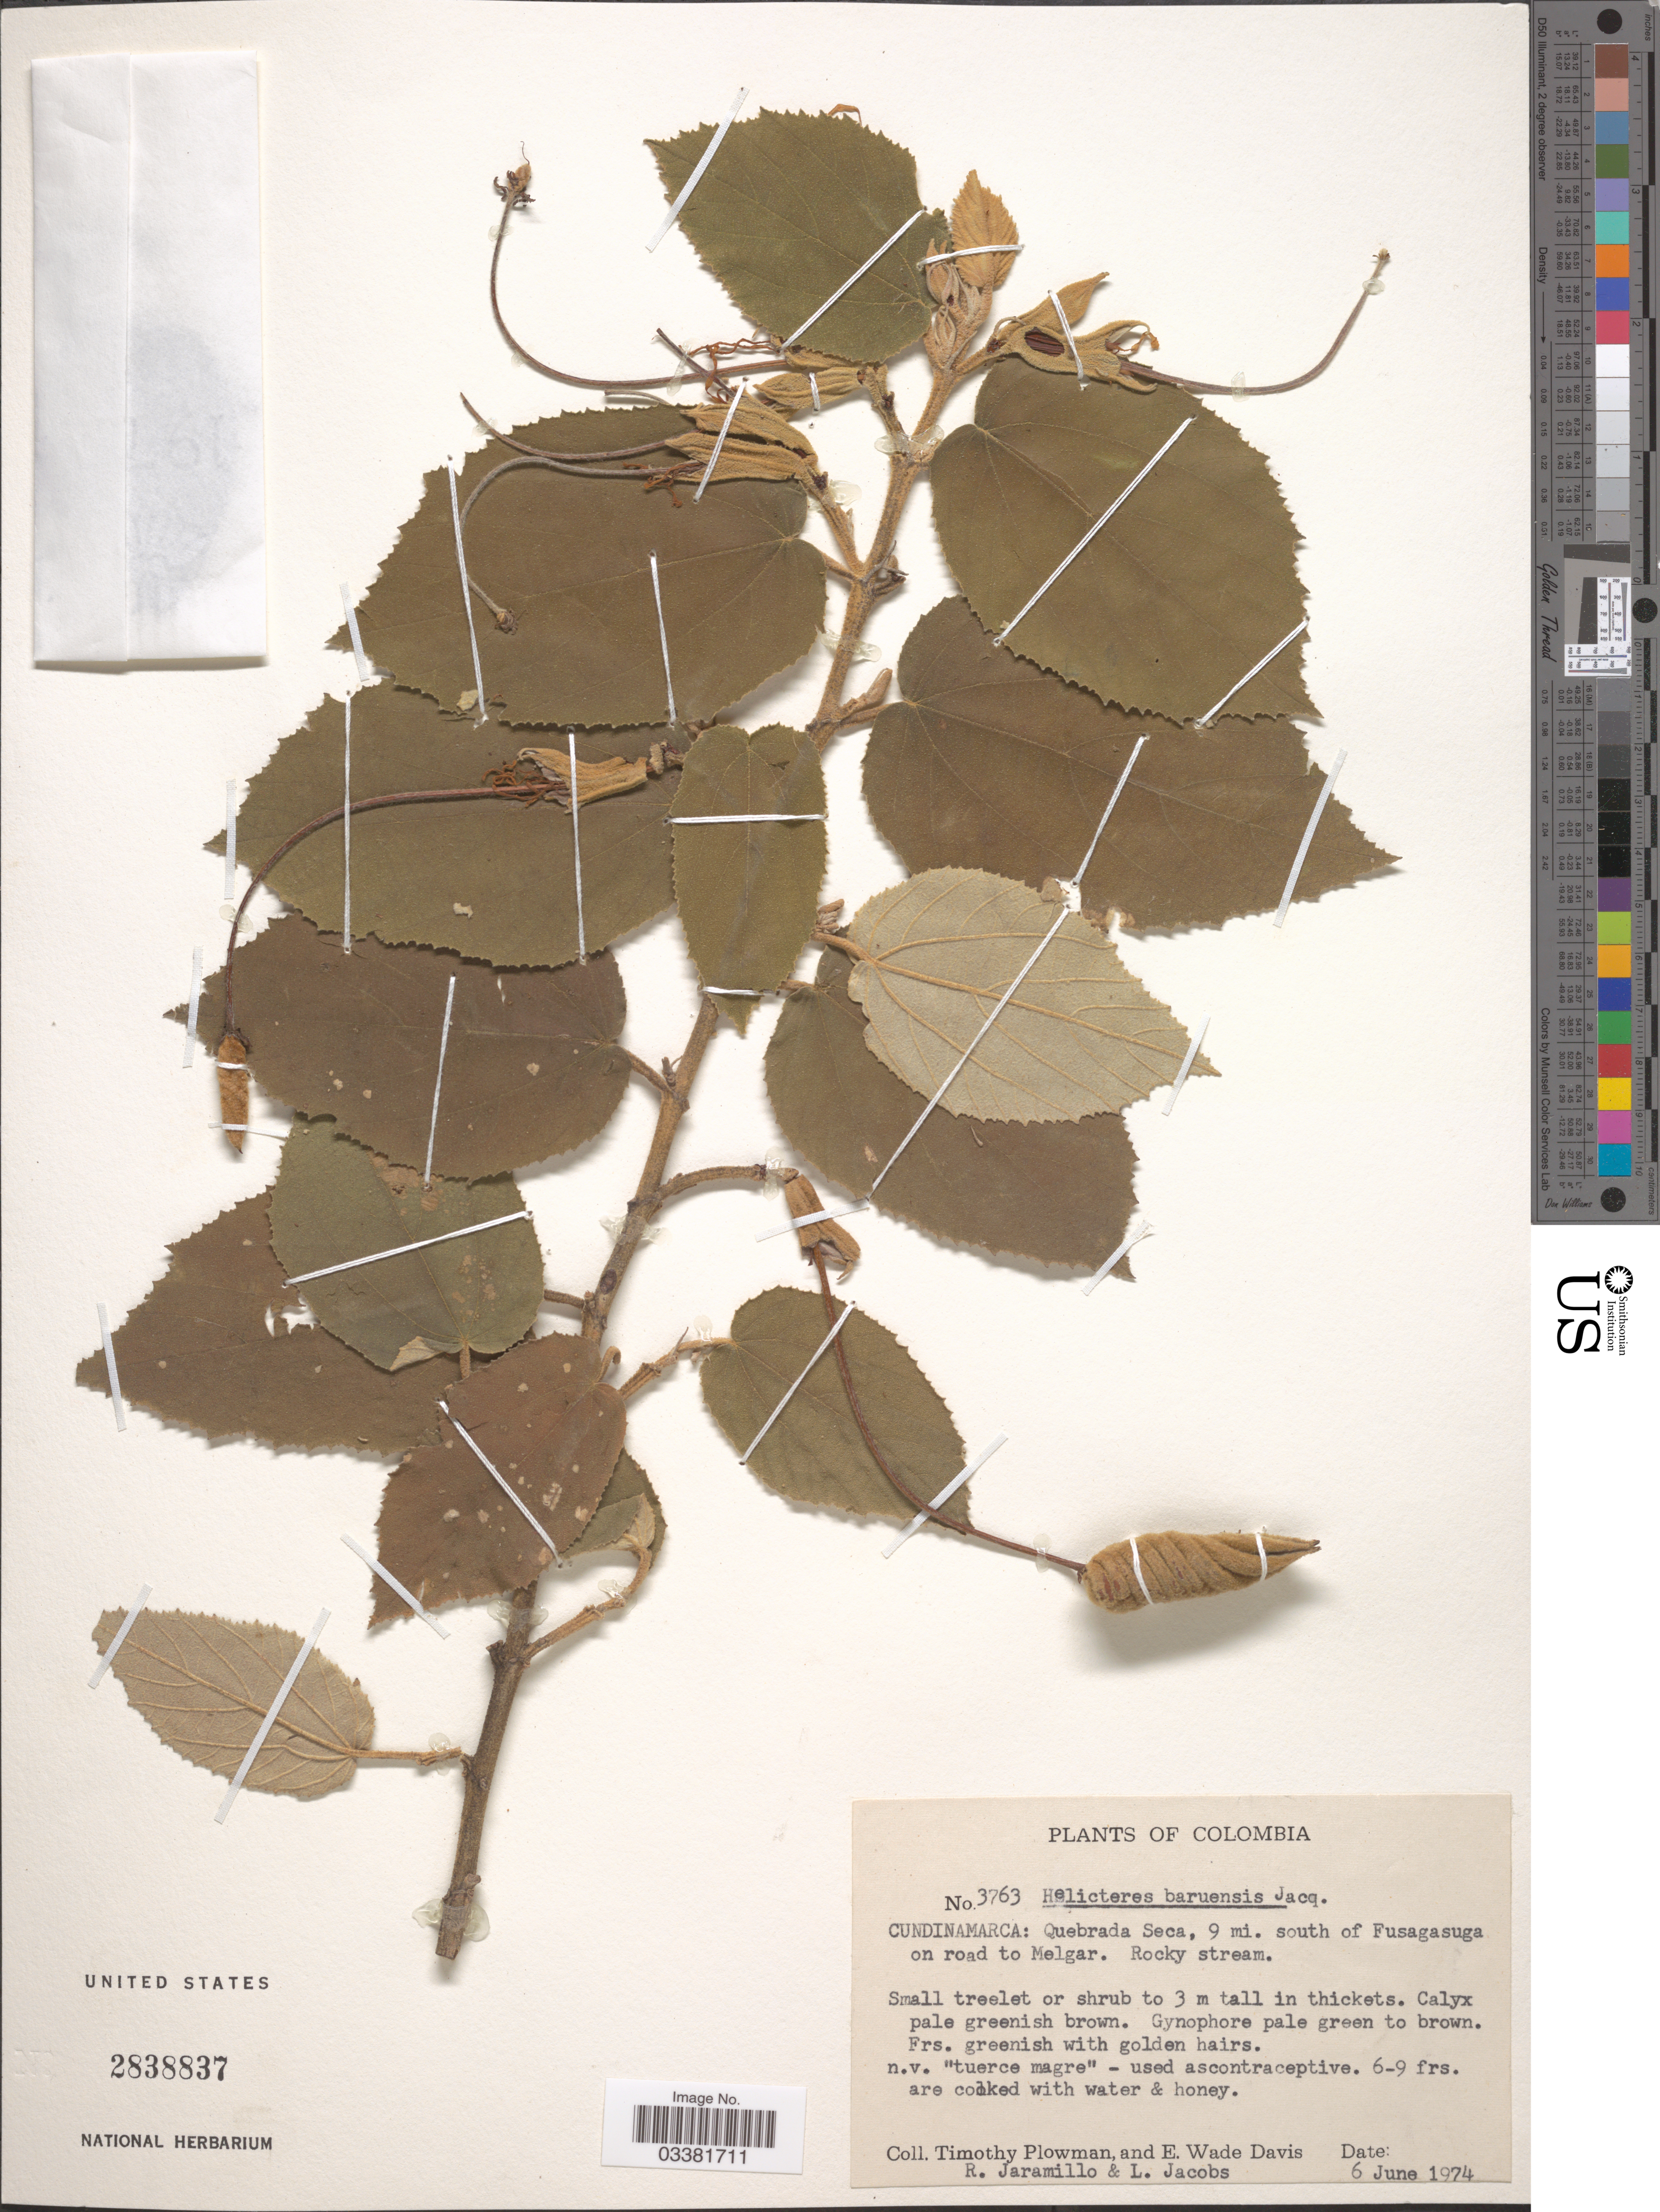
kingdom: Plantae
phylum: Tracheophyta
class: Magnoliopsida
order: Malvales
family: Malvaceae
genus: Helicteres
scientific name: Helicteres baruensis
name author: Jacq.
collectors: T. Plowman, E. W. Davis, R. Jaramillo & L. Jacobs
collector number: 3763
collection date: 1974-06-06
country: Colombia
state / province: Cundinamarca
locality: Quebrada Seca, 9 mi. south of Fusagasuga on road to Melgar.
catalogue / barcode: US 2838837